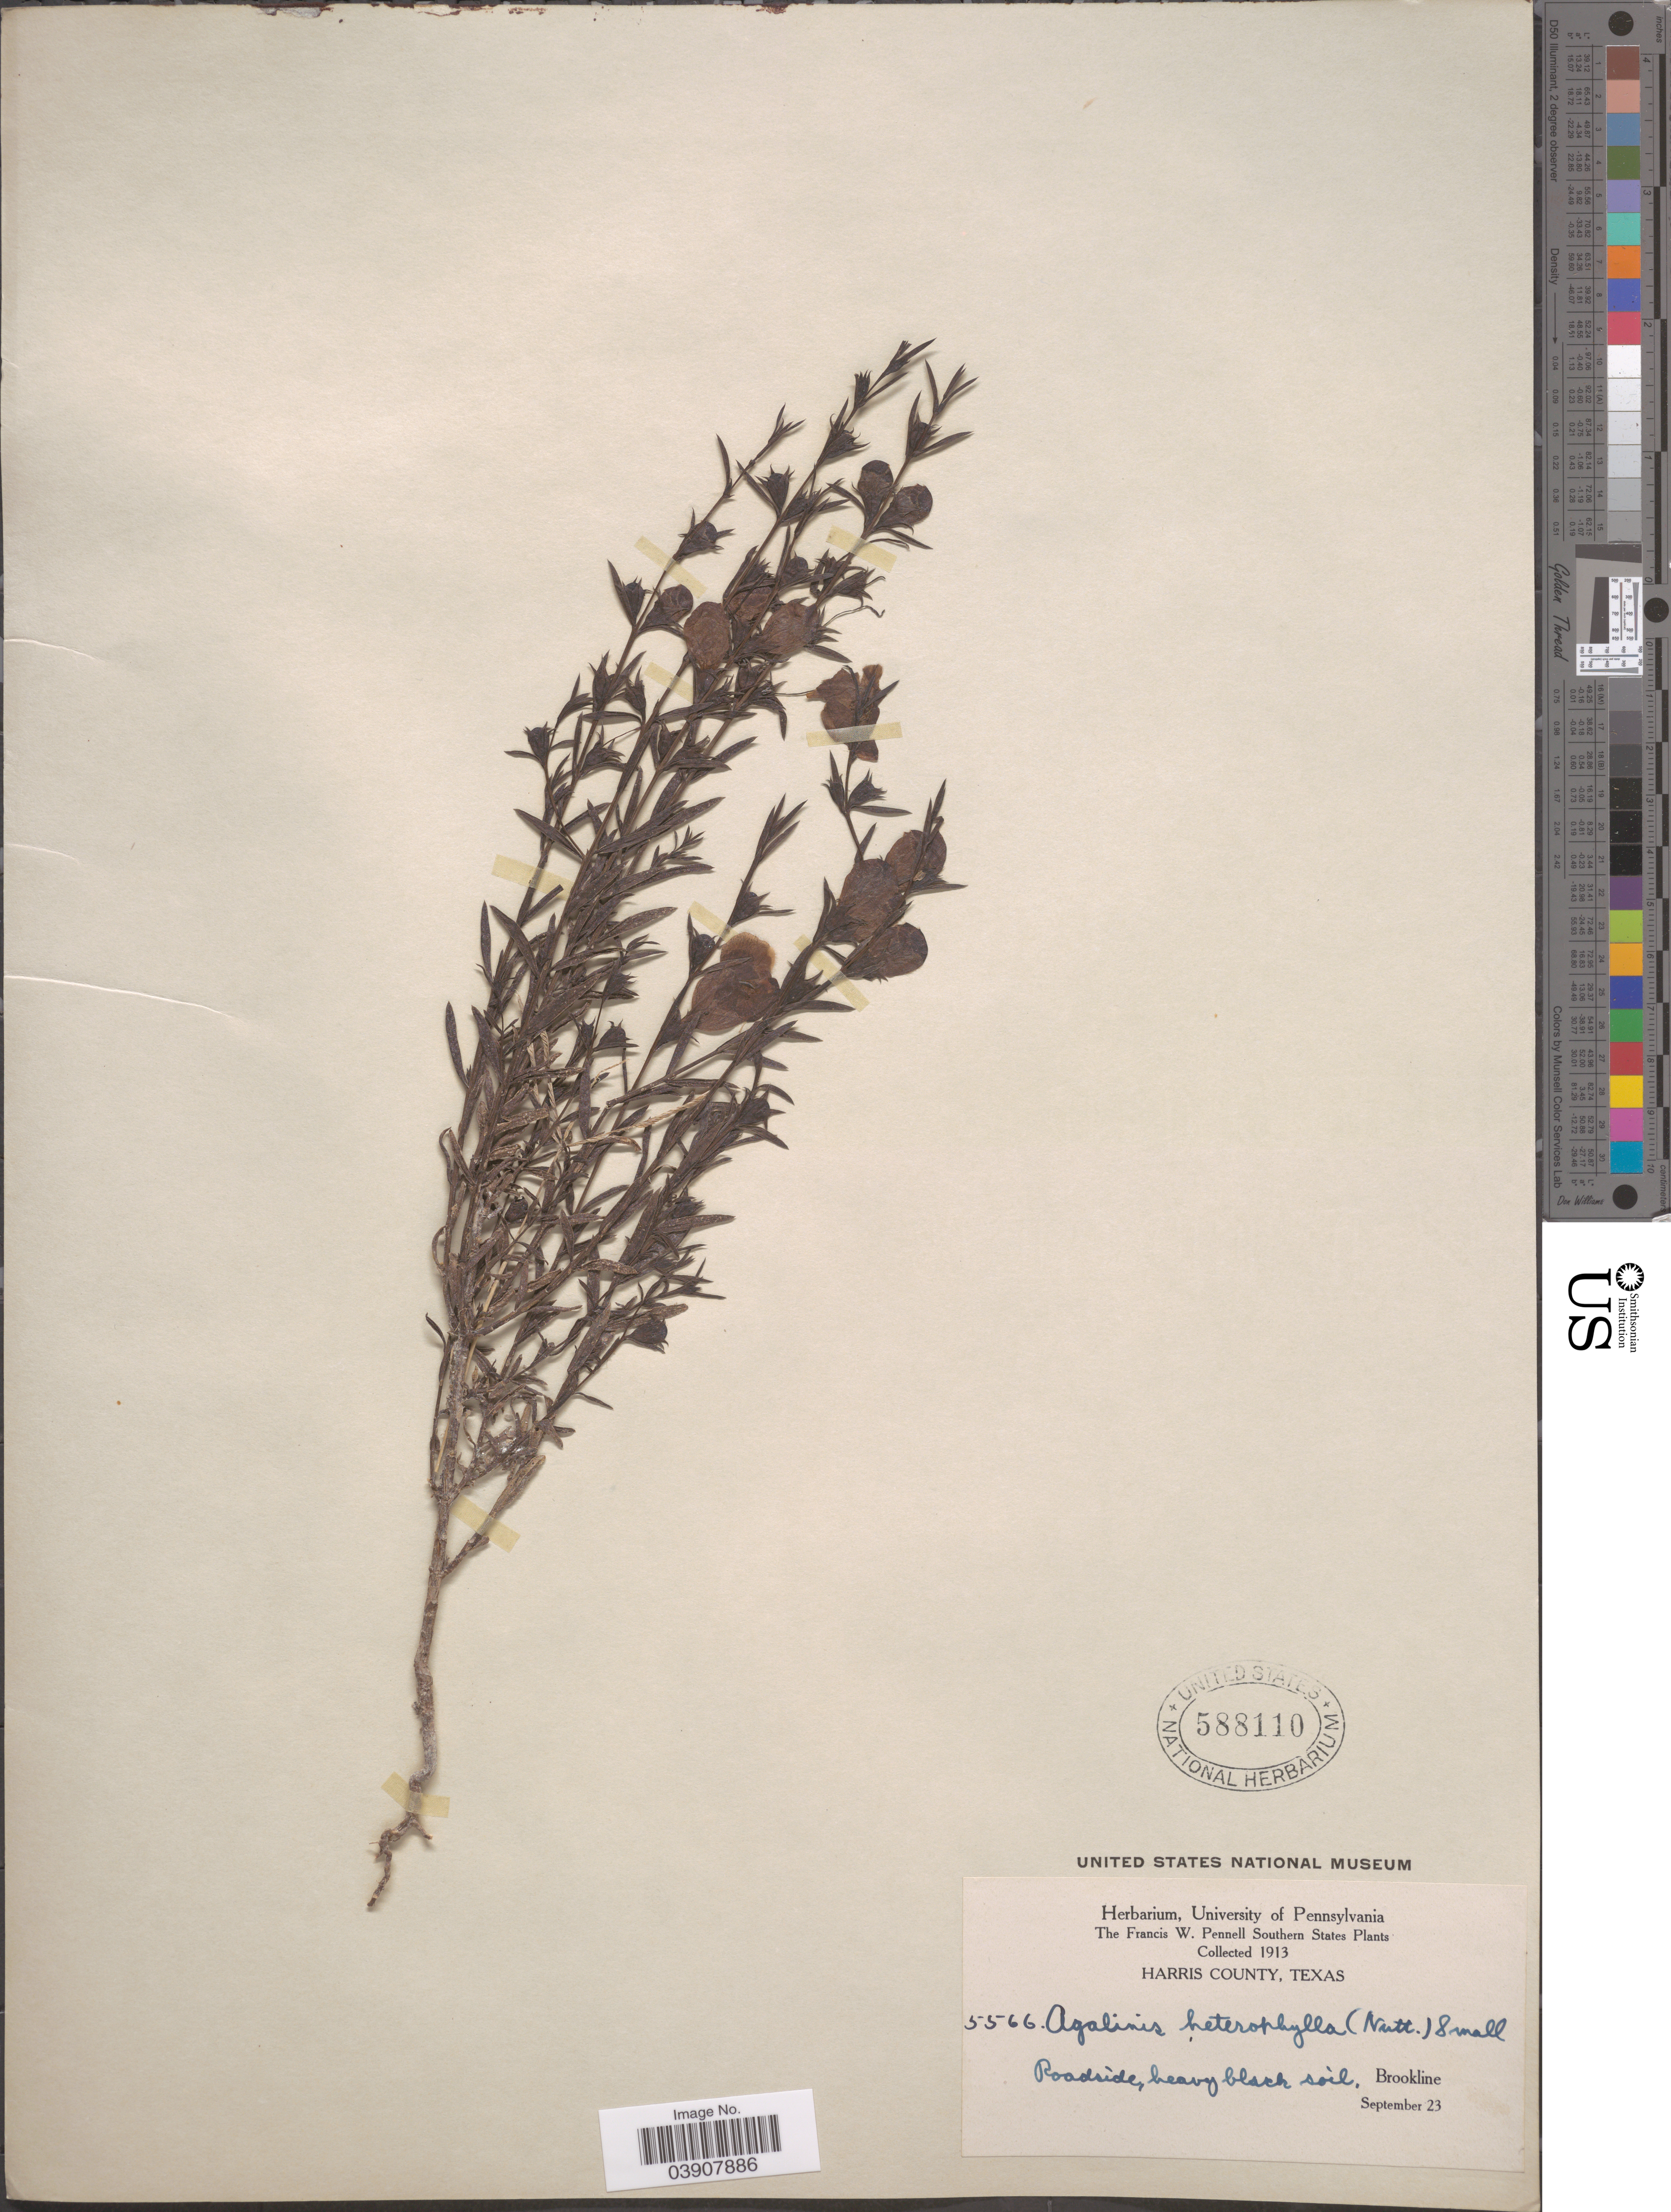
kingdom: Plantae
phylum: Tracheophyta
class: Magnoliopsida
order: Lamiales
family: Orobanchaceae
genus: Agalinis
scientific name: Agalinis heterophylla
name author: (Nutt.) Small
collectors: F. W. Pennell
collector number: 5566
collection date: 1913-09-23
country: United States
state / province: Texas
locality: Southern States. Harris County. Brookline.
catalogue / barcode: US 588110